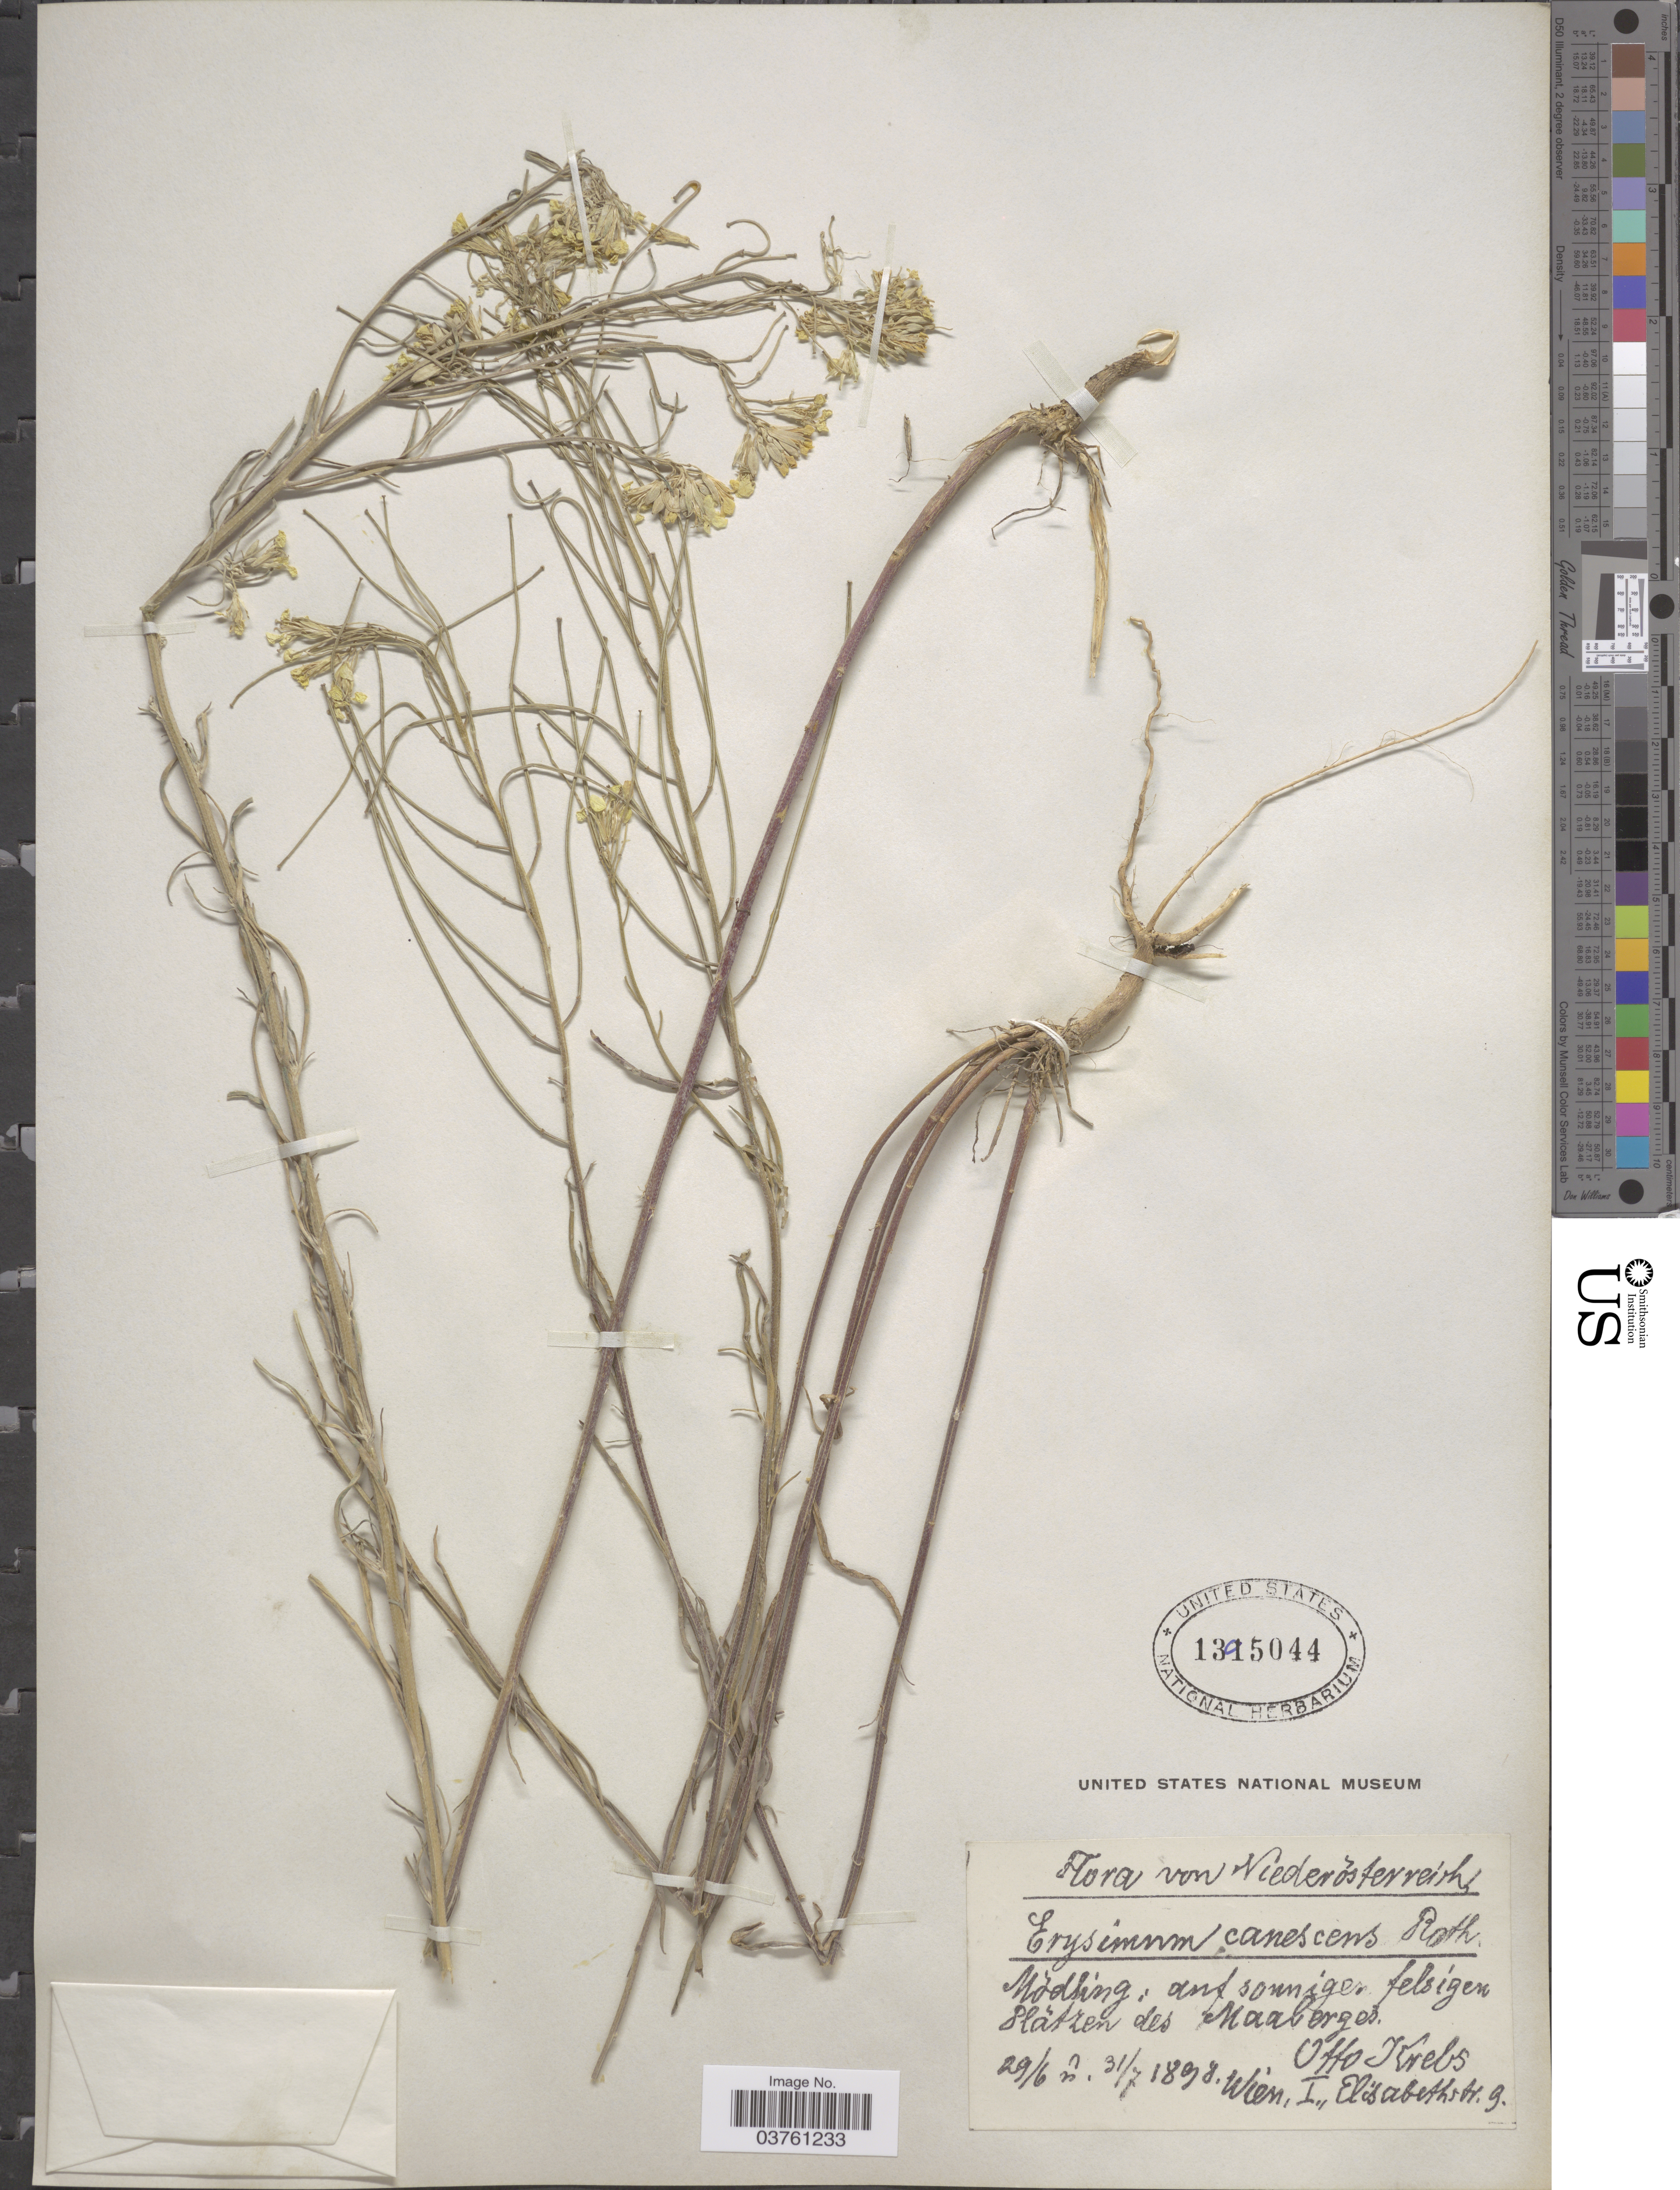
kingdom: Plantae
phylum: Tracheophyta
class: Magnoliopsida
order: Brassicales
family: Brassicaceae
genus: Erysimum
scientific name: Erysimum canescens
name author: Roth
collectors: O. Krebs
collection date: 1898-06-29/1898-07-31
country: Austria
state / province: Niederosterreich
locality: Mödhing: auf sonnige felsígen Plätzen des Naaberges [interpreted].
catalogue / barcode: US 1395044